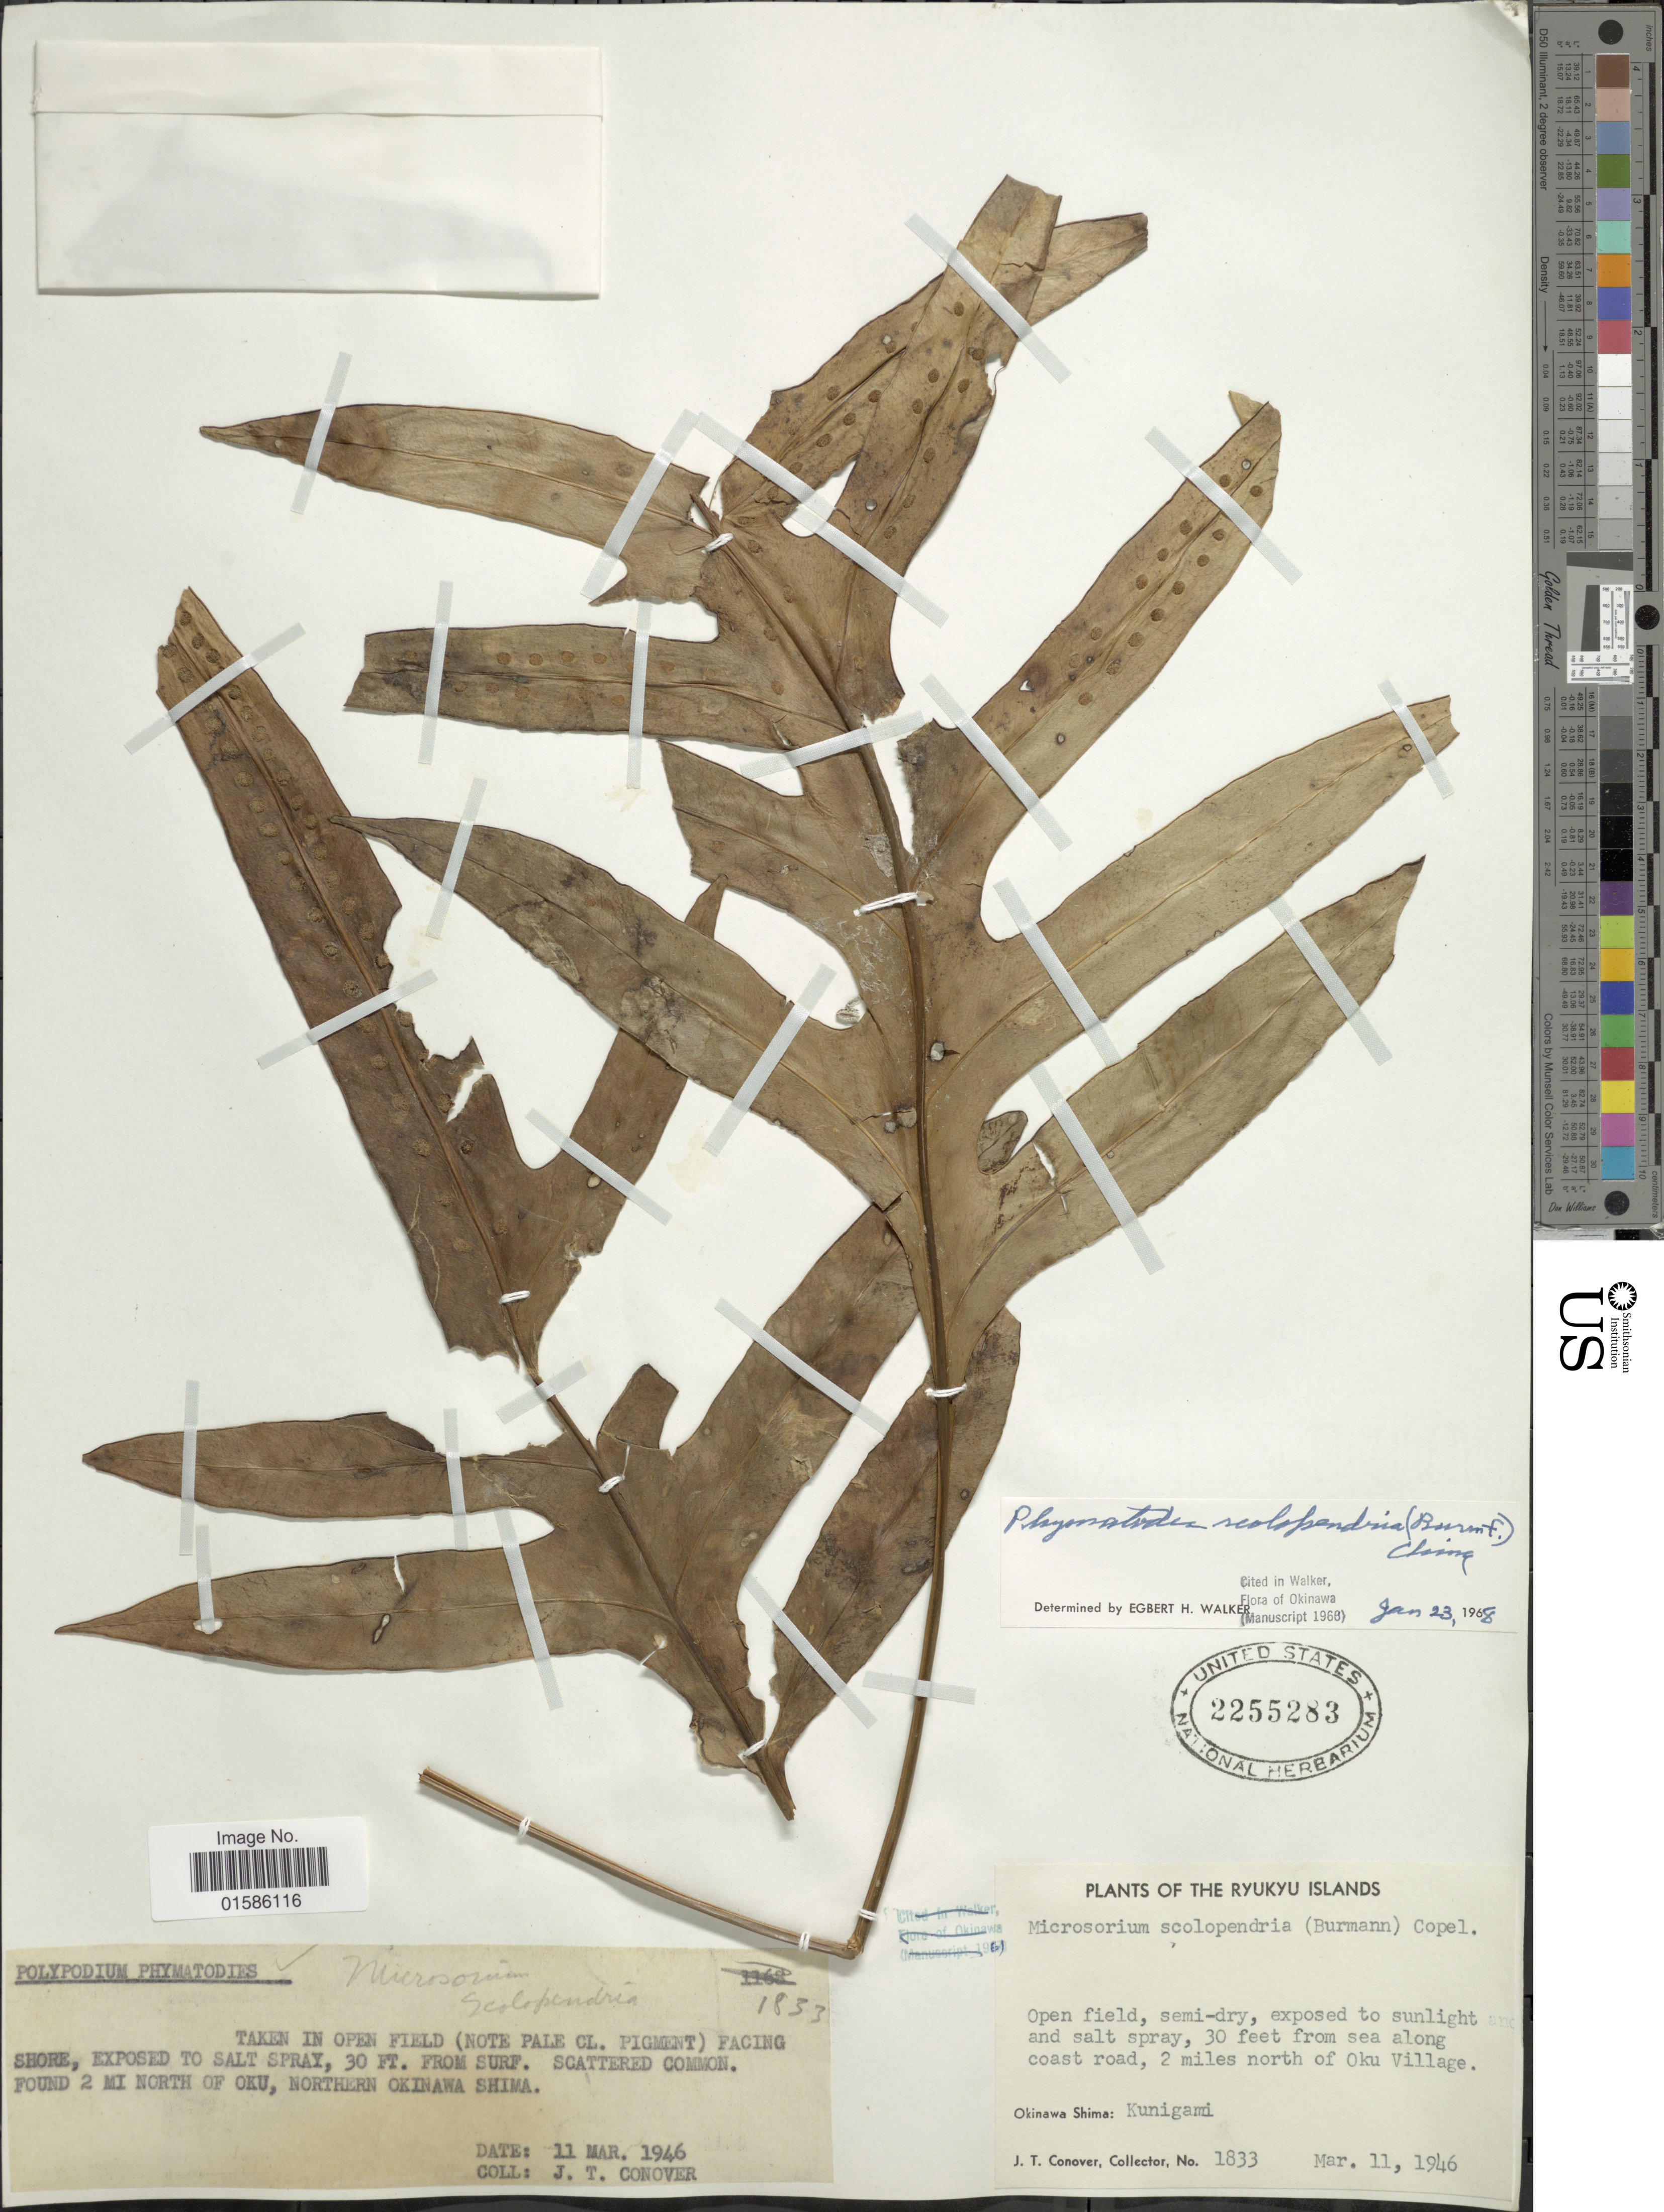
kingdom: Plantae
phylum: Tracheophyta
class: Polypodiopsida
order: Polypodiales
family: Polypodiaceae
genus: Microsorum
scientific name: Microsorum scolopendria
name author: (Burm. f.) Copel.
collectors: J. T. Conover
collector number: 1833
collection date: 1946-03-11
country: Japan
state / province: Okinawa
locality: The Ryukyu Islands, 2 miles north of Oku Village, Okinawa Shima: Kunigami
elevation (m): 9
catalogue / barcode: US 2255283